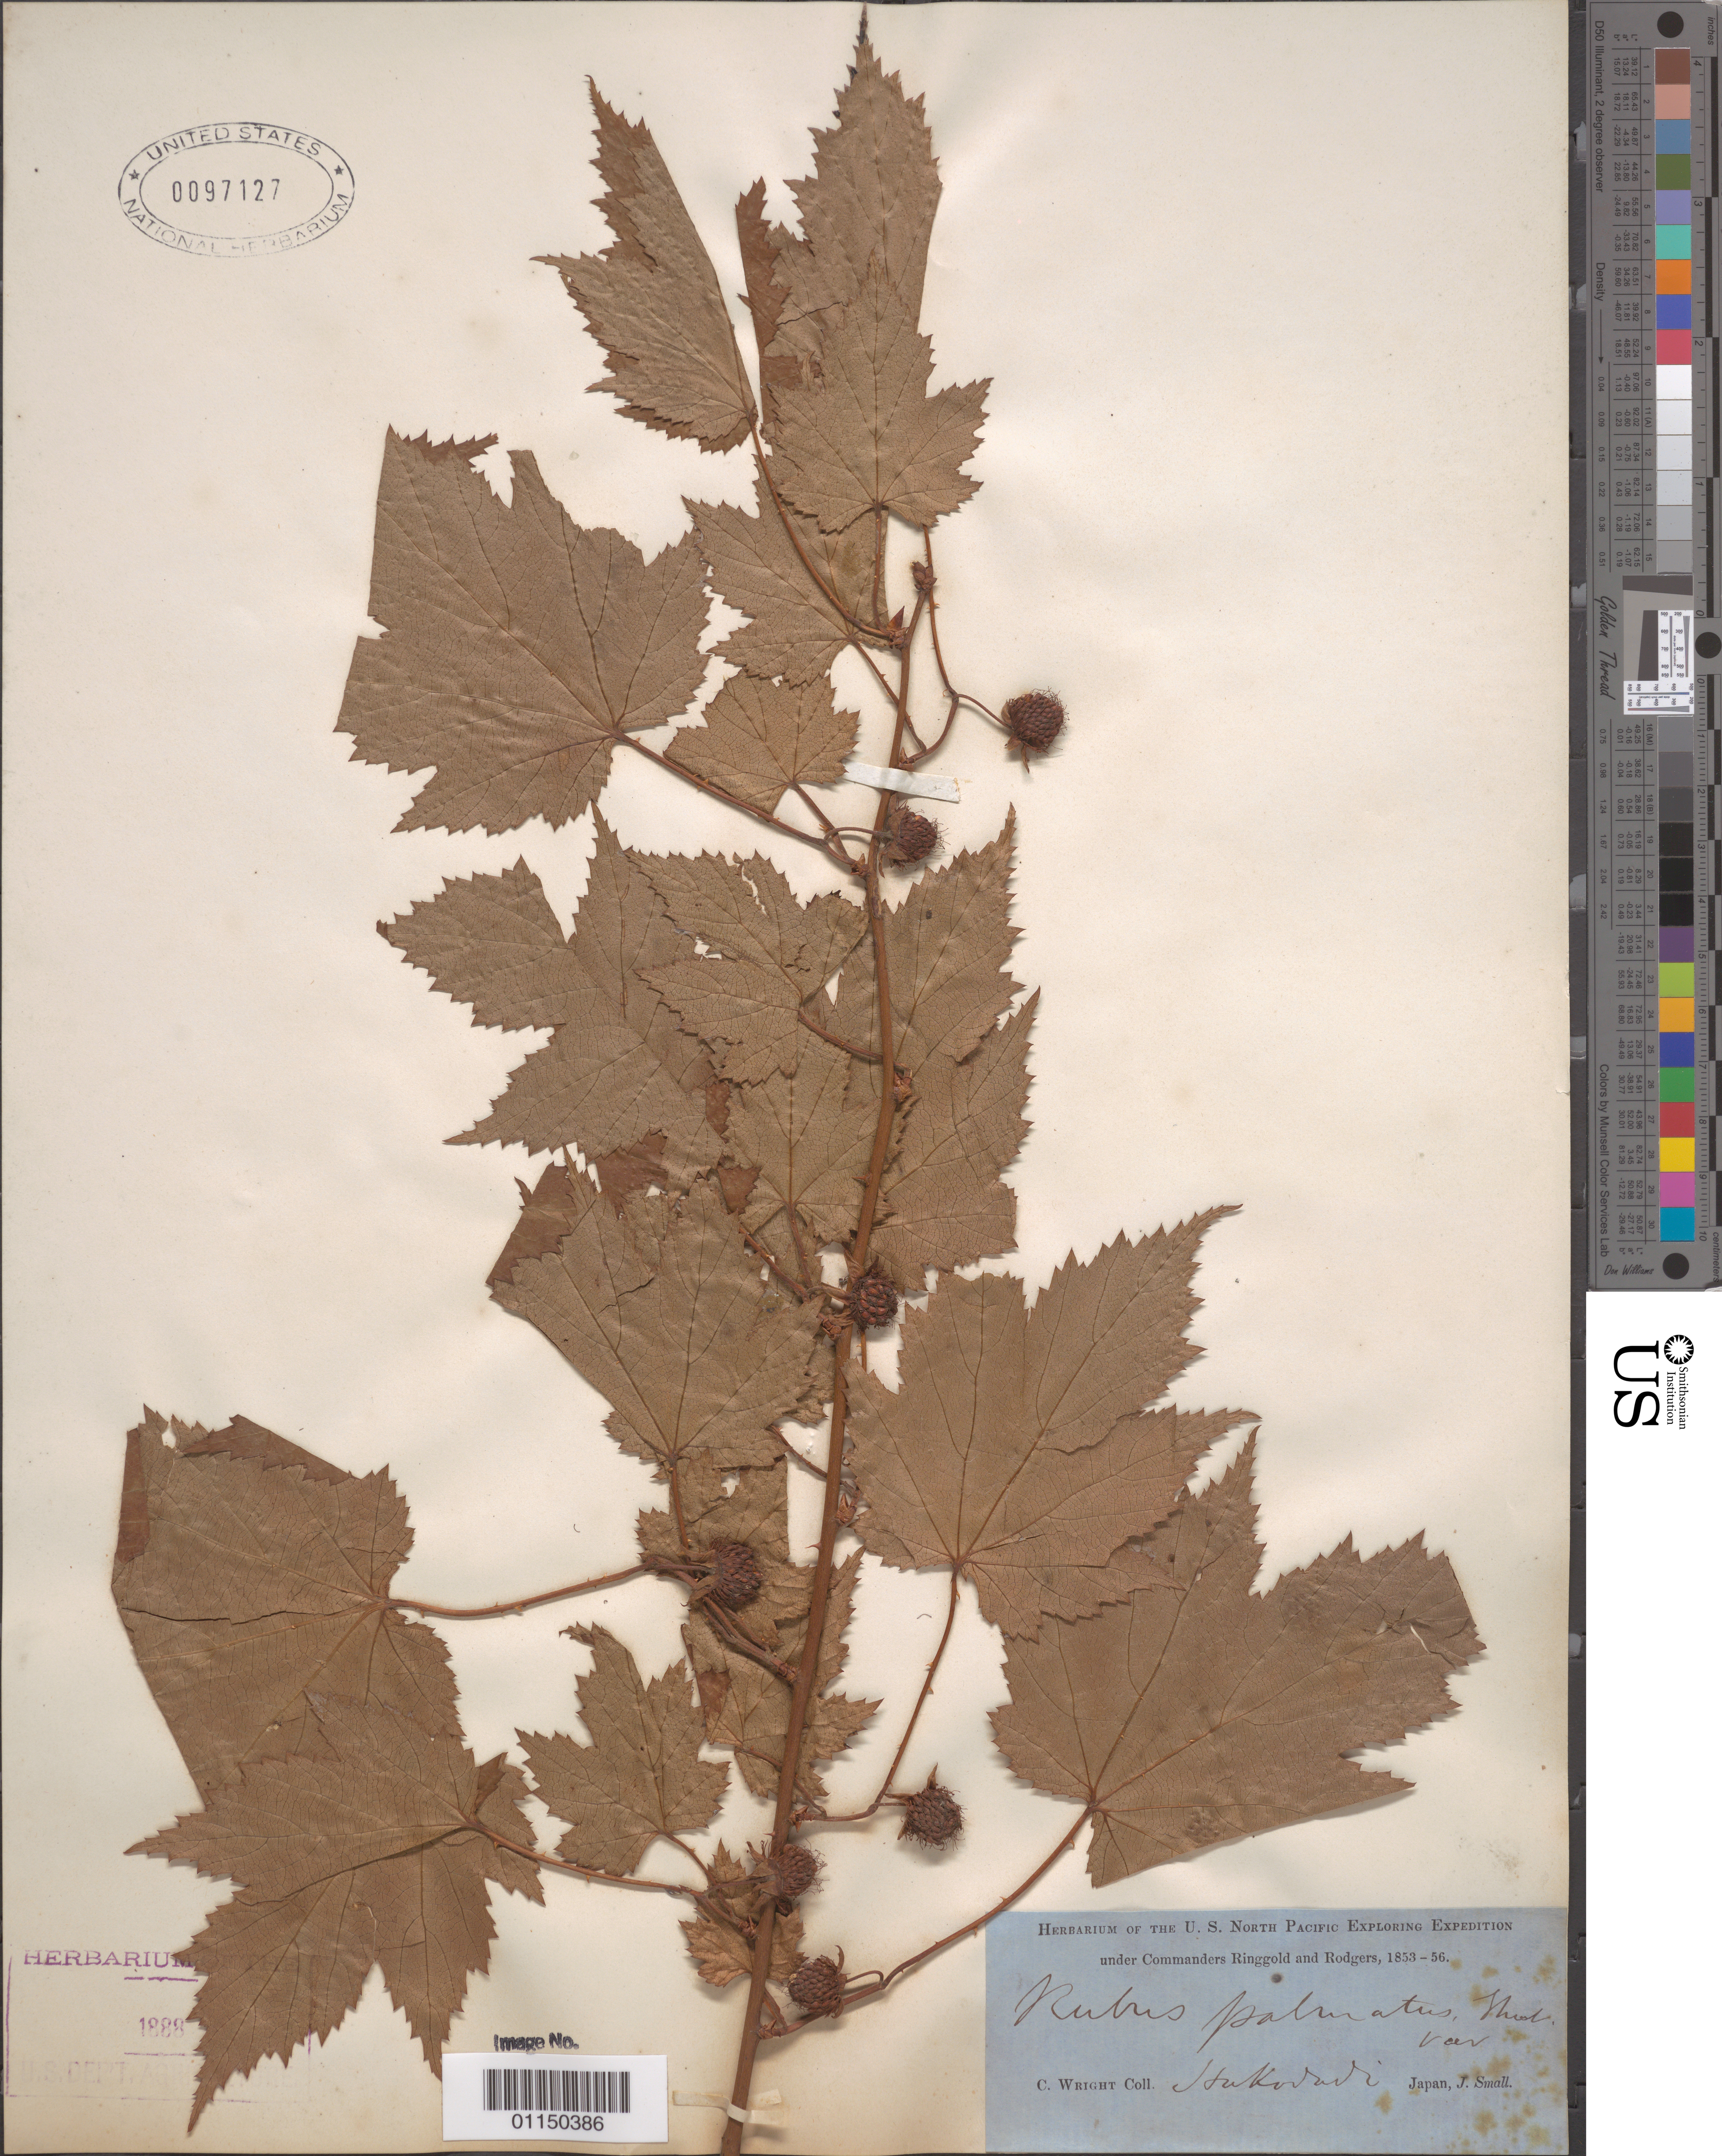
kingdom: Plantae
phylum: Tracheophyta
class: Magnoliopsida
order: Rosales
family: Rosaceae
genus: Rubus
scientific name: Rubus palmatus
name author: Thunb.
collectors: C. Wright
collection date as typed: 1853 to -- --- 1856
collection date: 1853/1856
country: Japan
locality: Hakodadi.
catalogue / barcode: US 97127